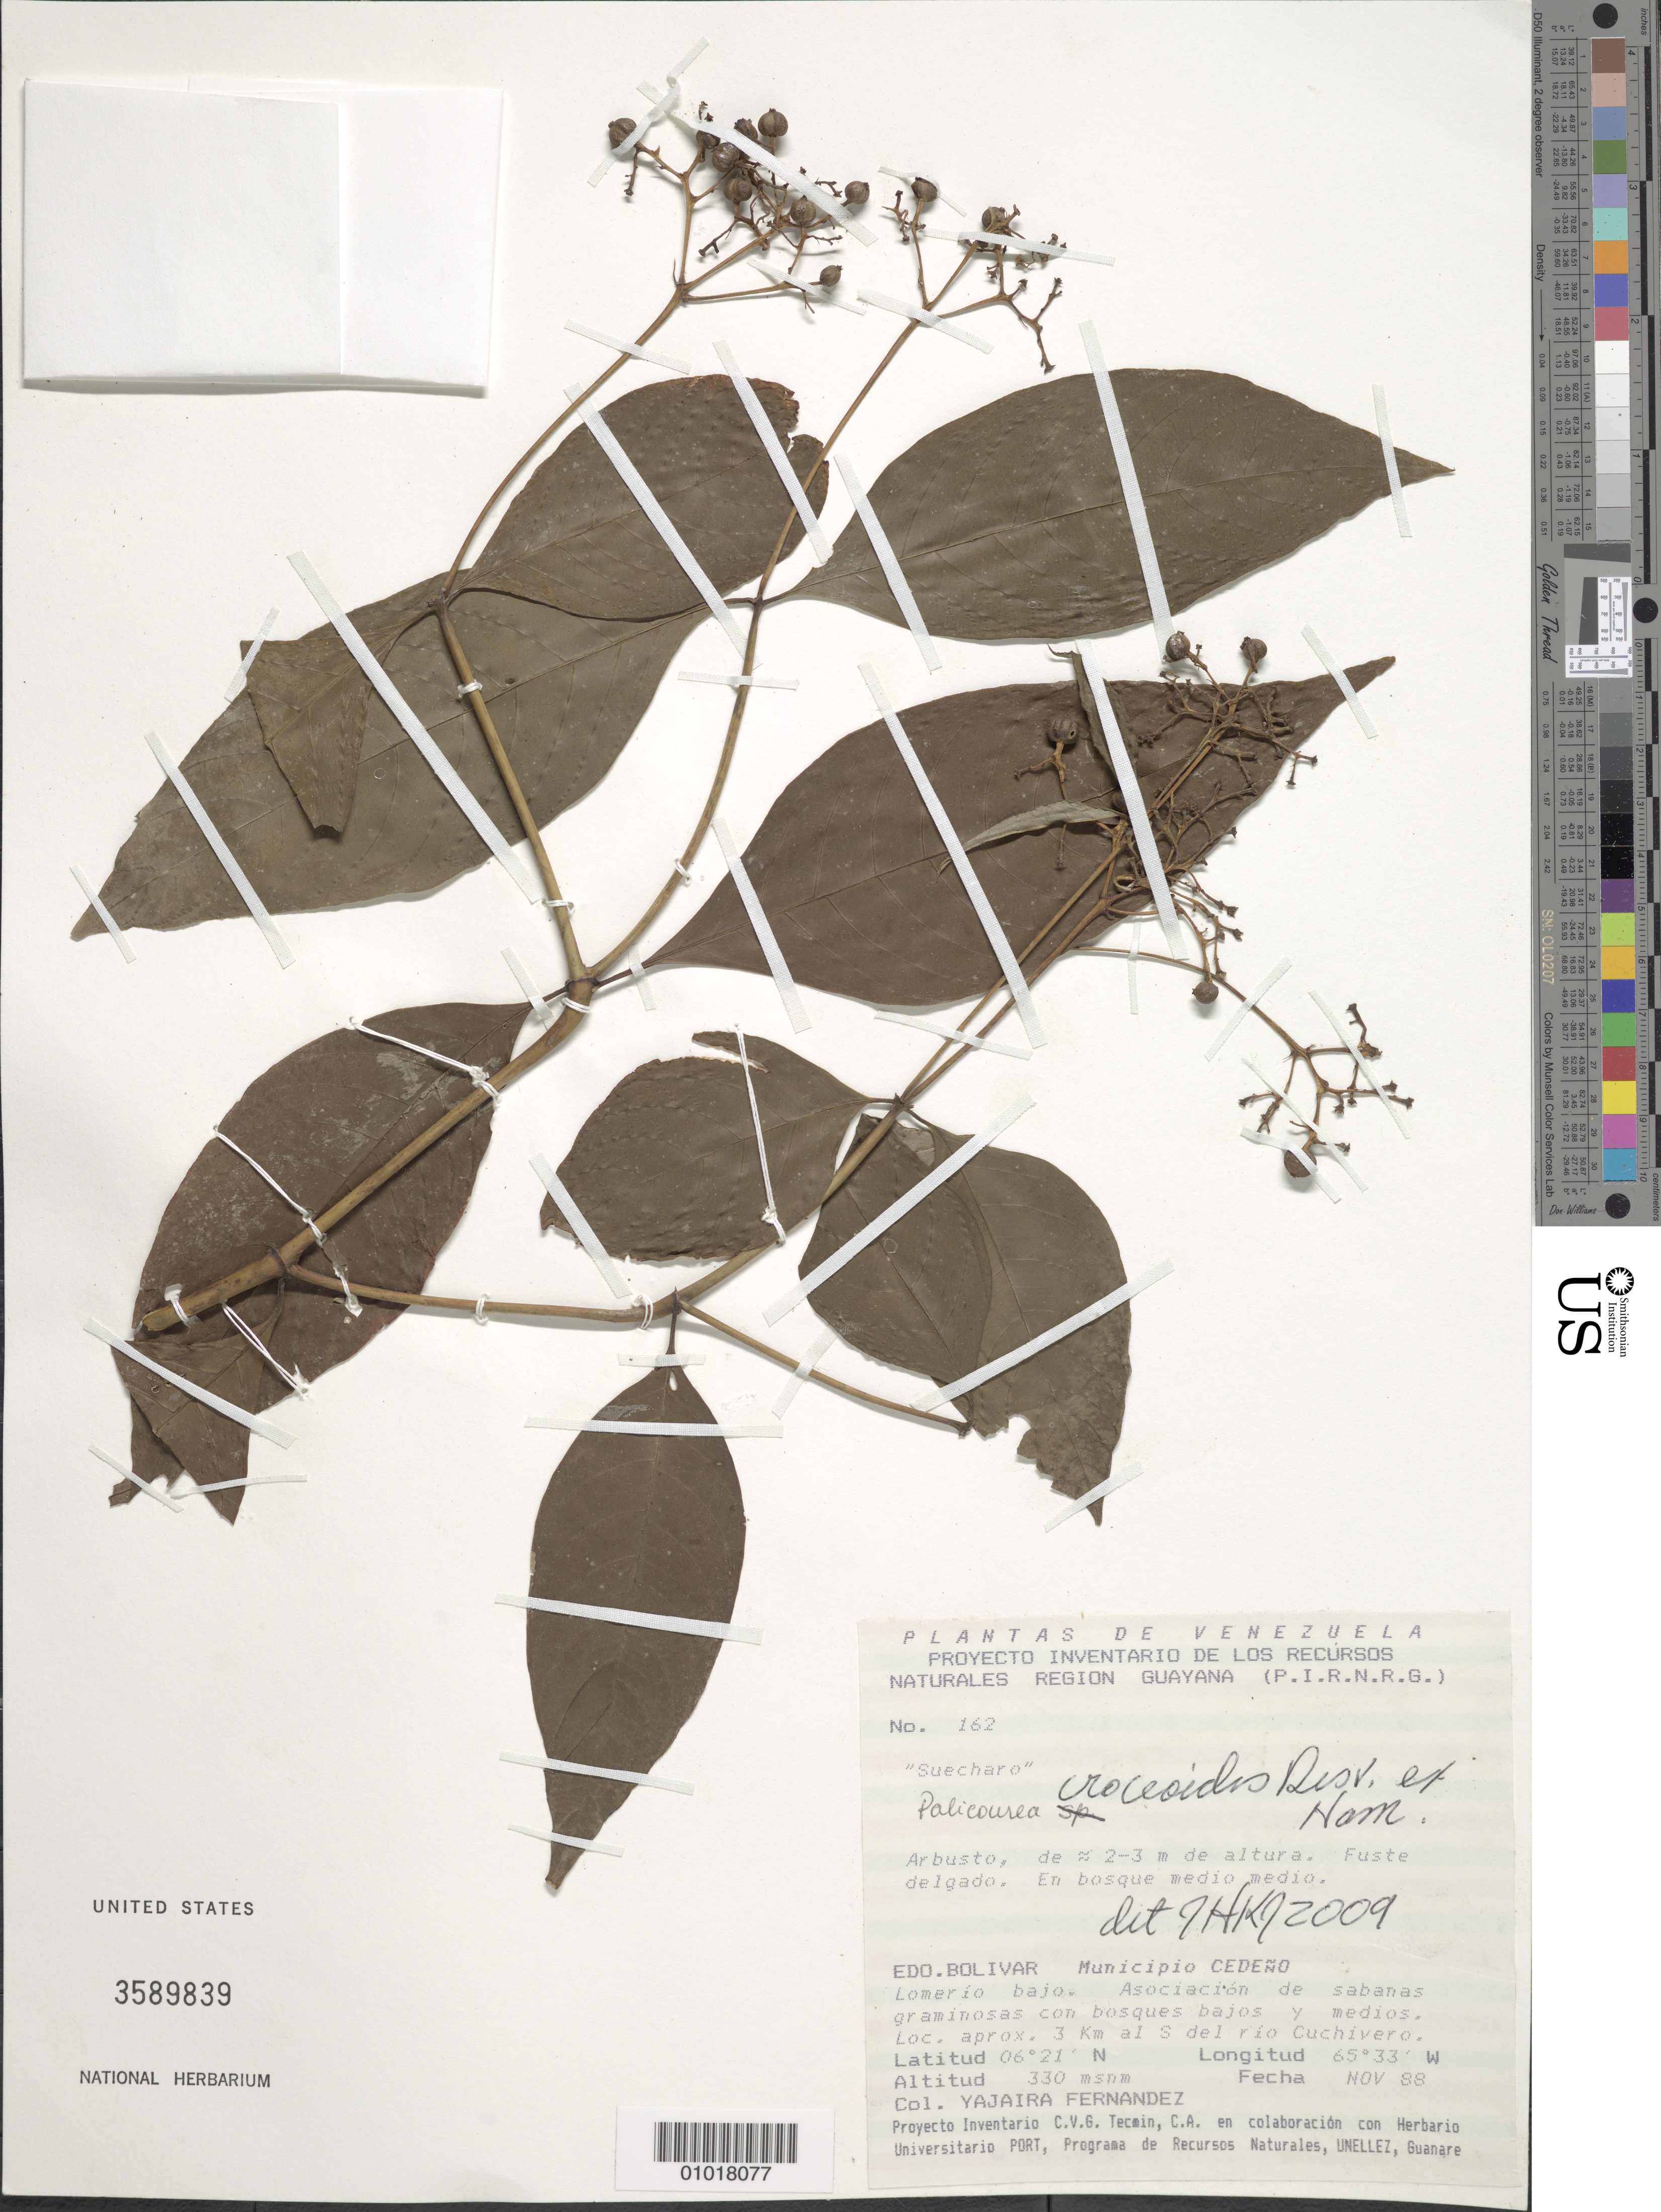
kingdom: Plantae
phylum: Tracheophyta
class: Magnoliopsida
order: Gentianales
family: Rubiaceae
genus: Palicourea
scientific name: Palicourea croceoides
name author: Desv. ex Ham.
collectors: Y. Fernandez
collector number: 162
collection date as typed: Nov-88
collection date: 1988-11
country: Venezuela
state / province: Bolívar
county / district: Cedeño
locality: Aprox. 3 km al S del rio Cuchivero.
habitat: Lomerio bajo. Asociacion de sabanas graminosas con bosques bajos y medios. En bosque medio medio.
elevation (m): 330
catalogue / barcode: US 3589839